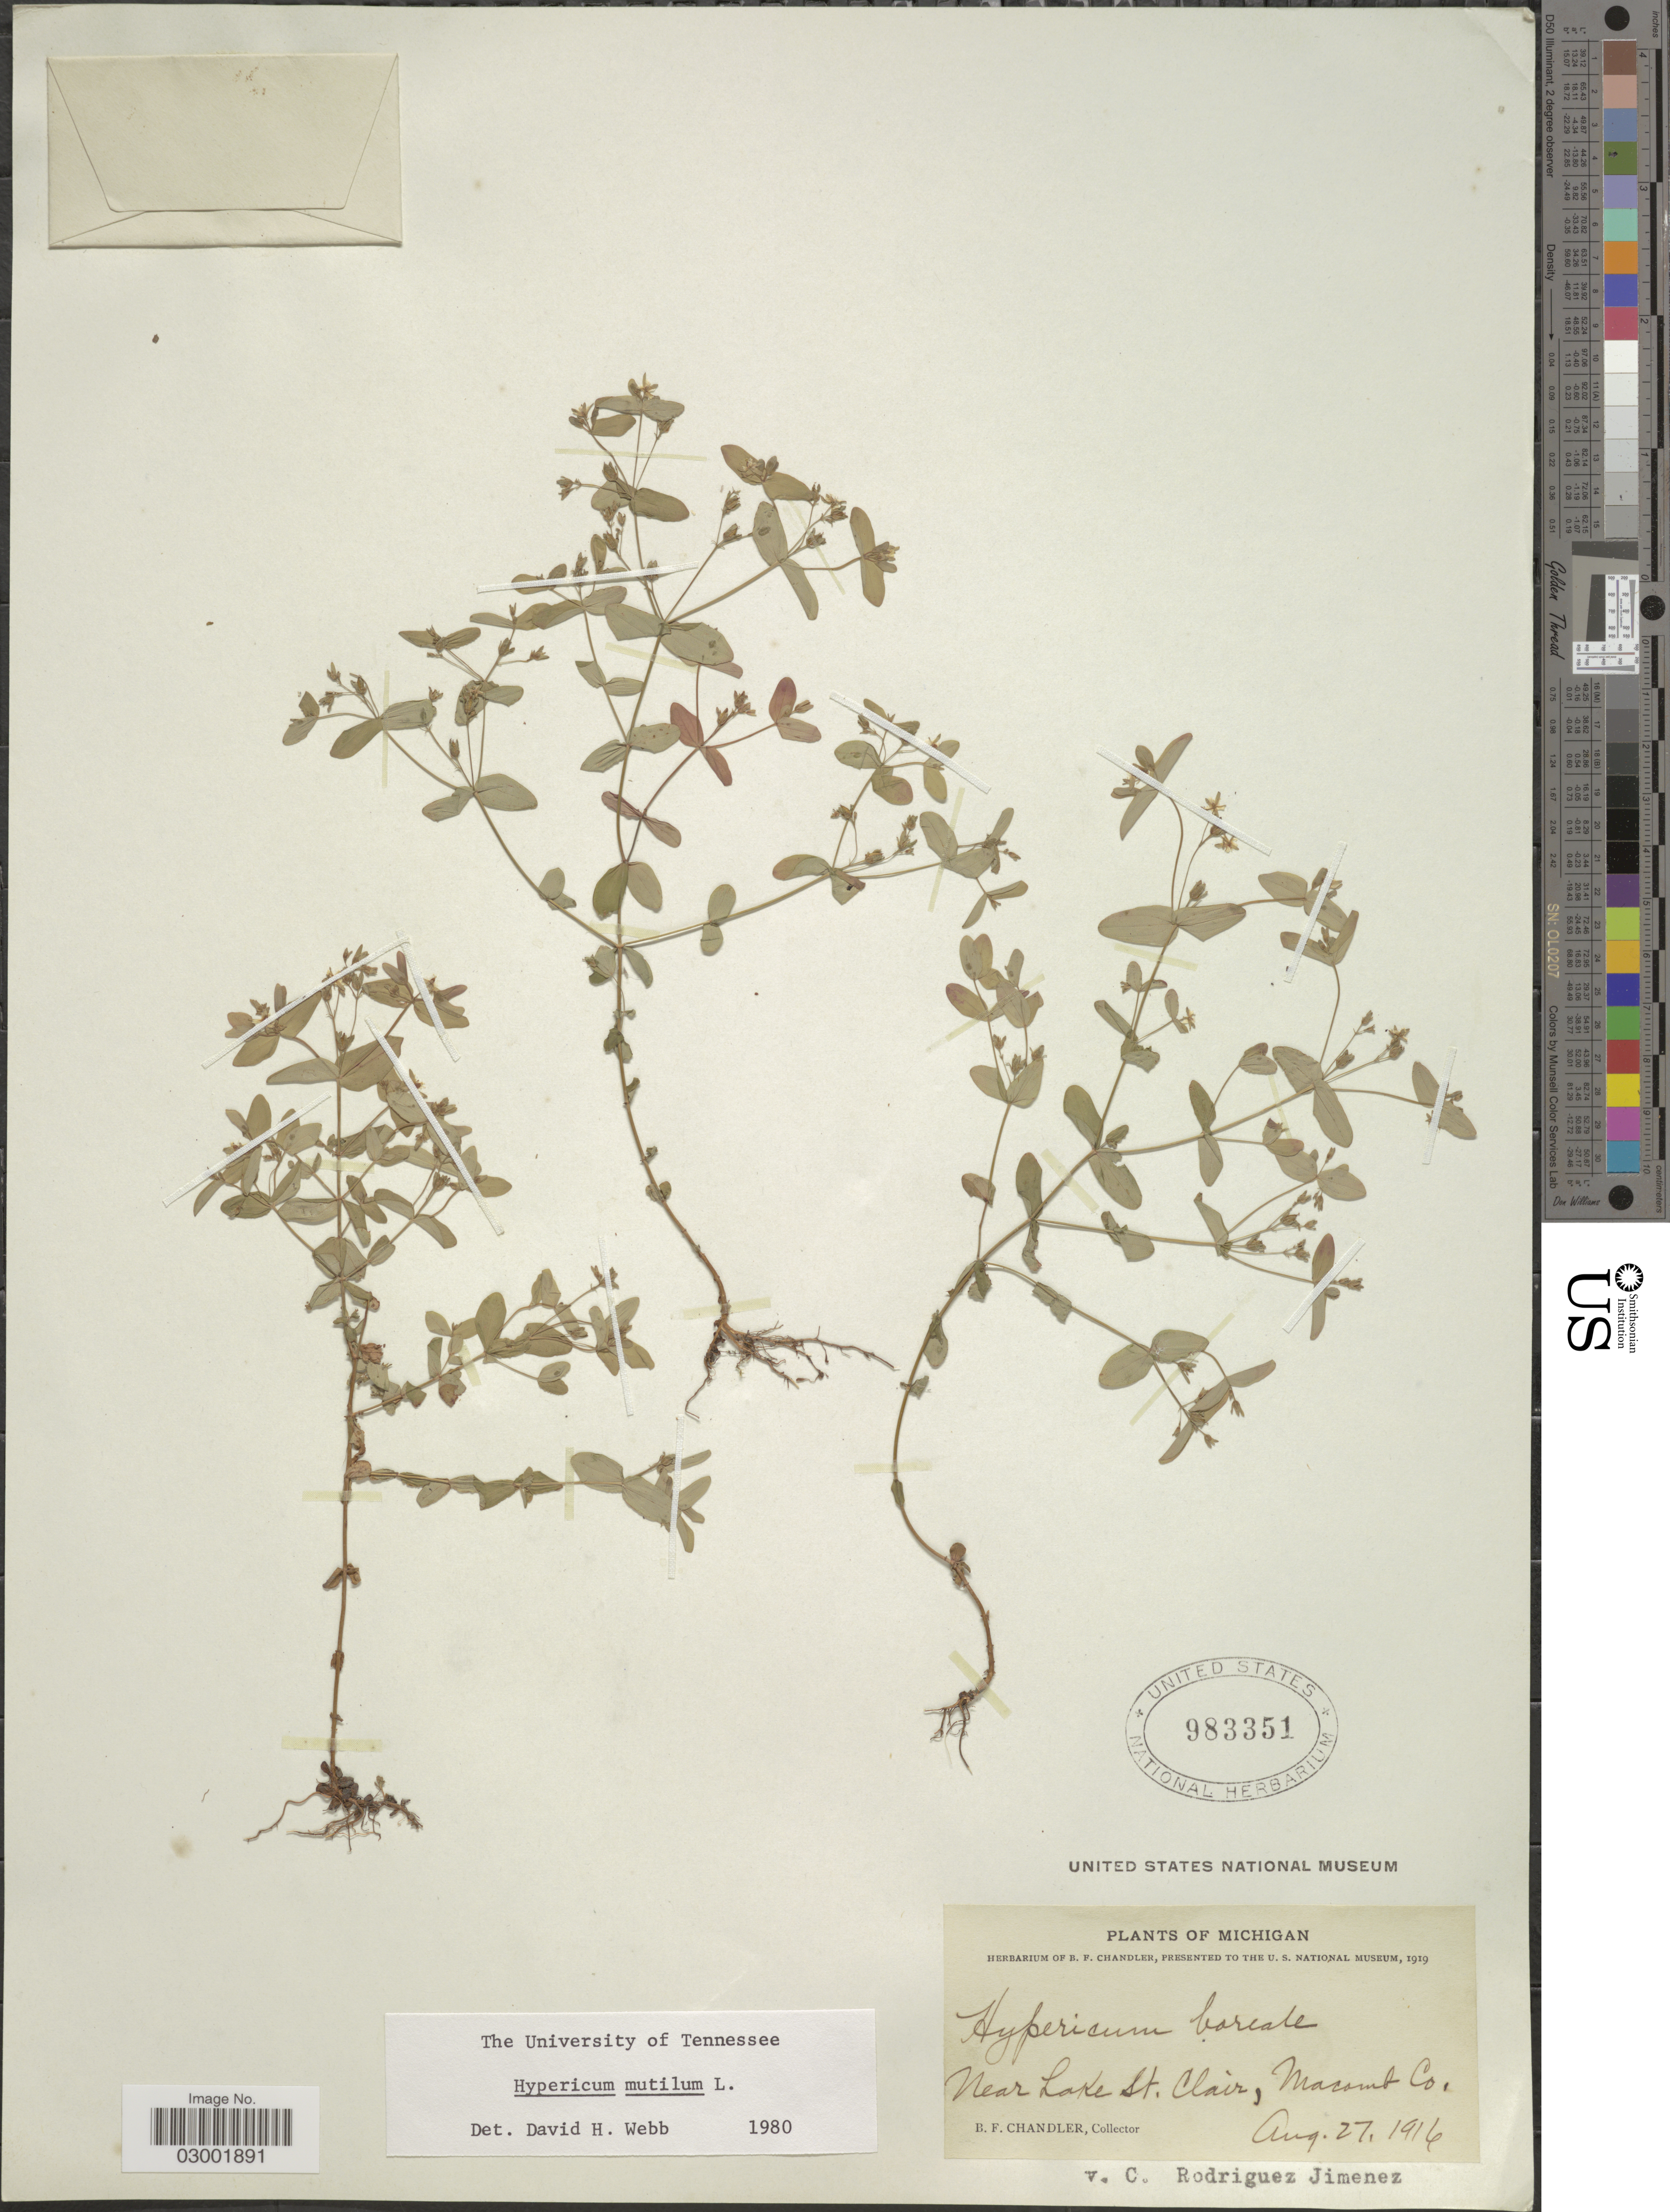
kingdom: Plantae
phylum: Tracheophyta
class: Magnoliopsida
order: Malpighiales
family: Hypericaceae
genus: Hypericum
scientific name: Hypericum mutilum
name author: L.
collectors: B. F. Chandler & C. Rodríguez Jiménez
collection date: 1916-08-27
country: United States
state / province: Michigan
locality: Near Lake St. Clair, Macomb Co.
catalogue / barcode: US 983351